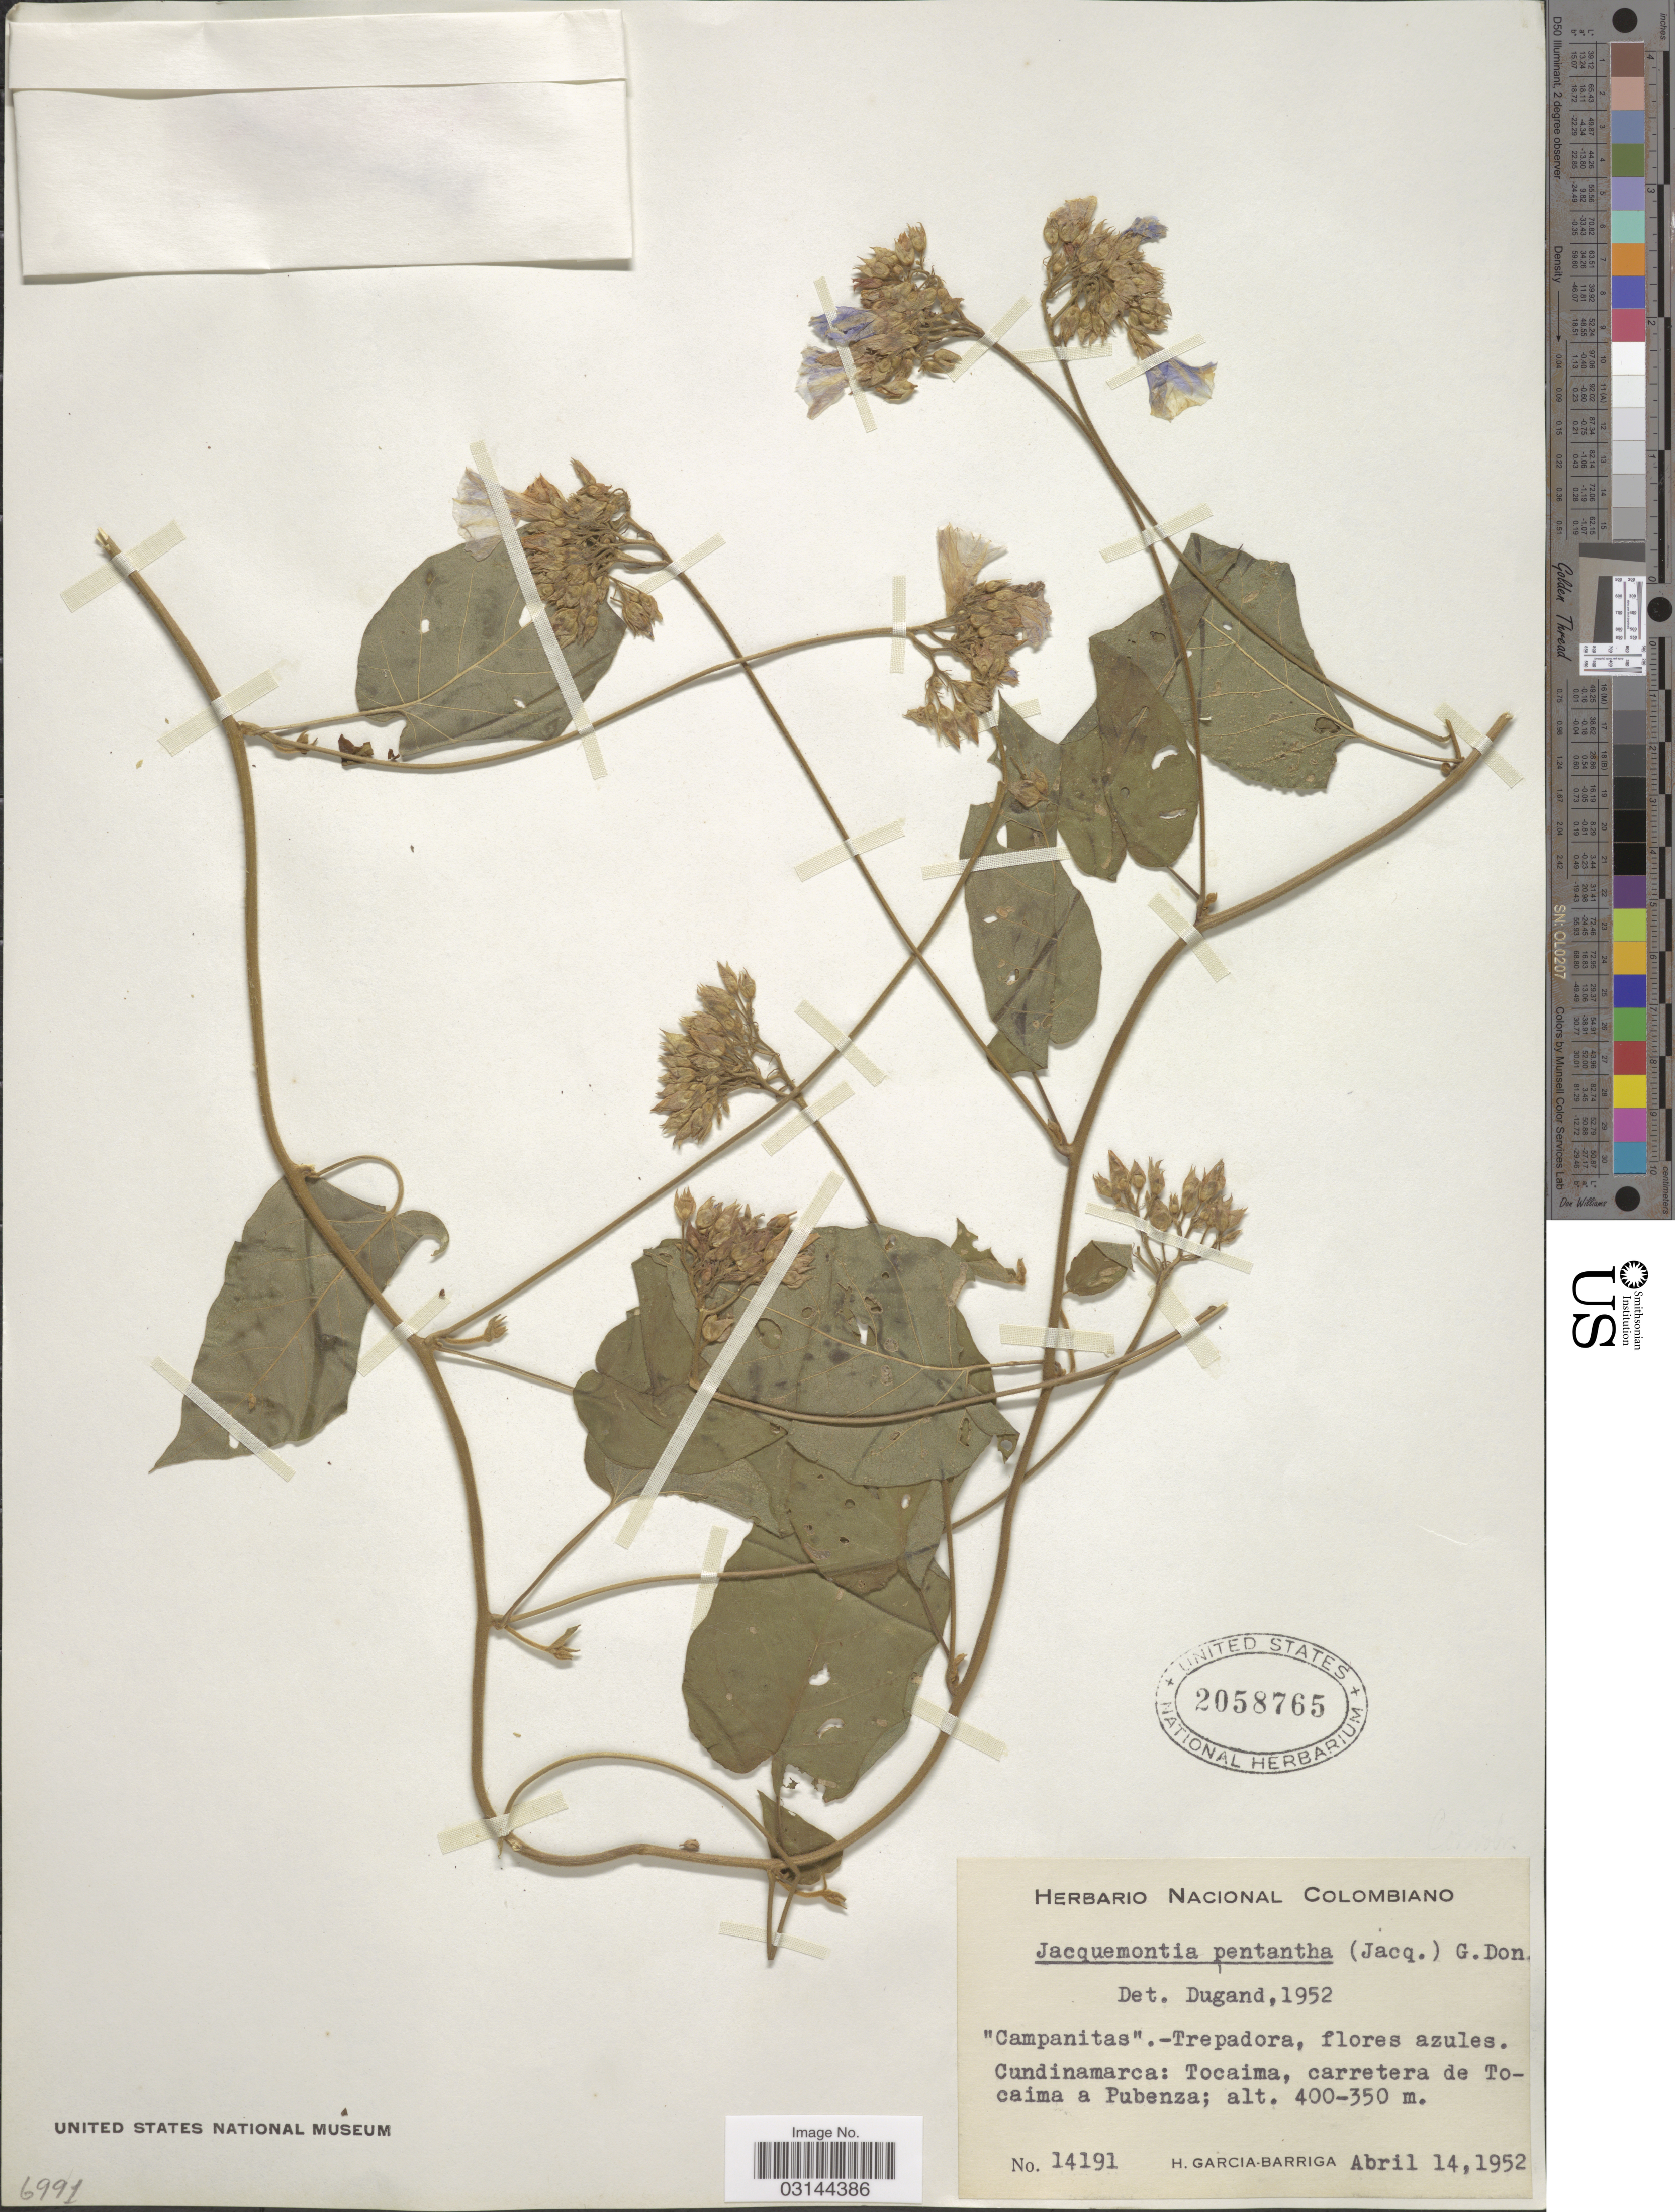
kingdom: Plantae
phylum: Tracheophyta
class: Magnoliopsida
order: Solanales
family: Convolvulaceae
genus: Jacquemontia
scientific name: Jacquemontia pentanthos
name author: (Jacq.) G. Don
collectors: H. García Barriga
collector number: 14191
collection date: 1952-04-14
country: Colombia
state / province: Cundinamarca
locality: Cundinamarca: Tocaima, carretera de Tocaima a Pubenza.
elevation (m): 350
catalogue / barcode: US 2058765